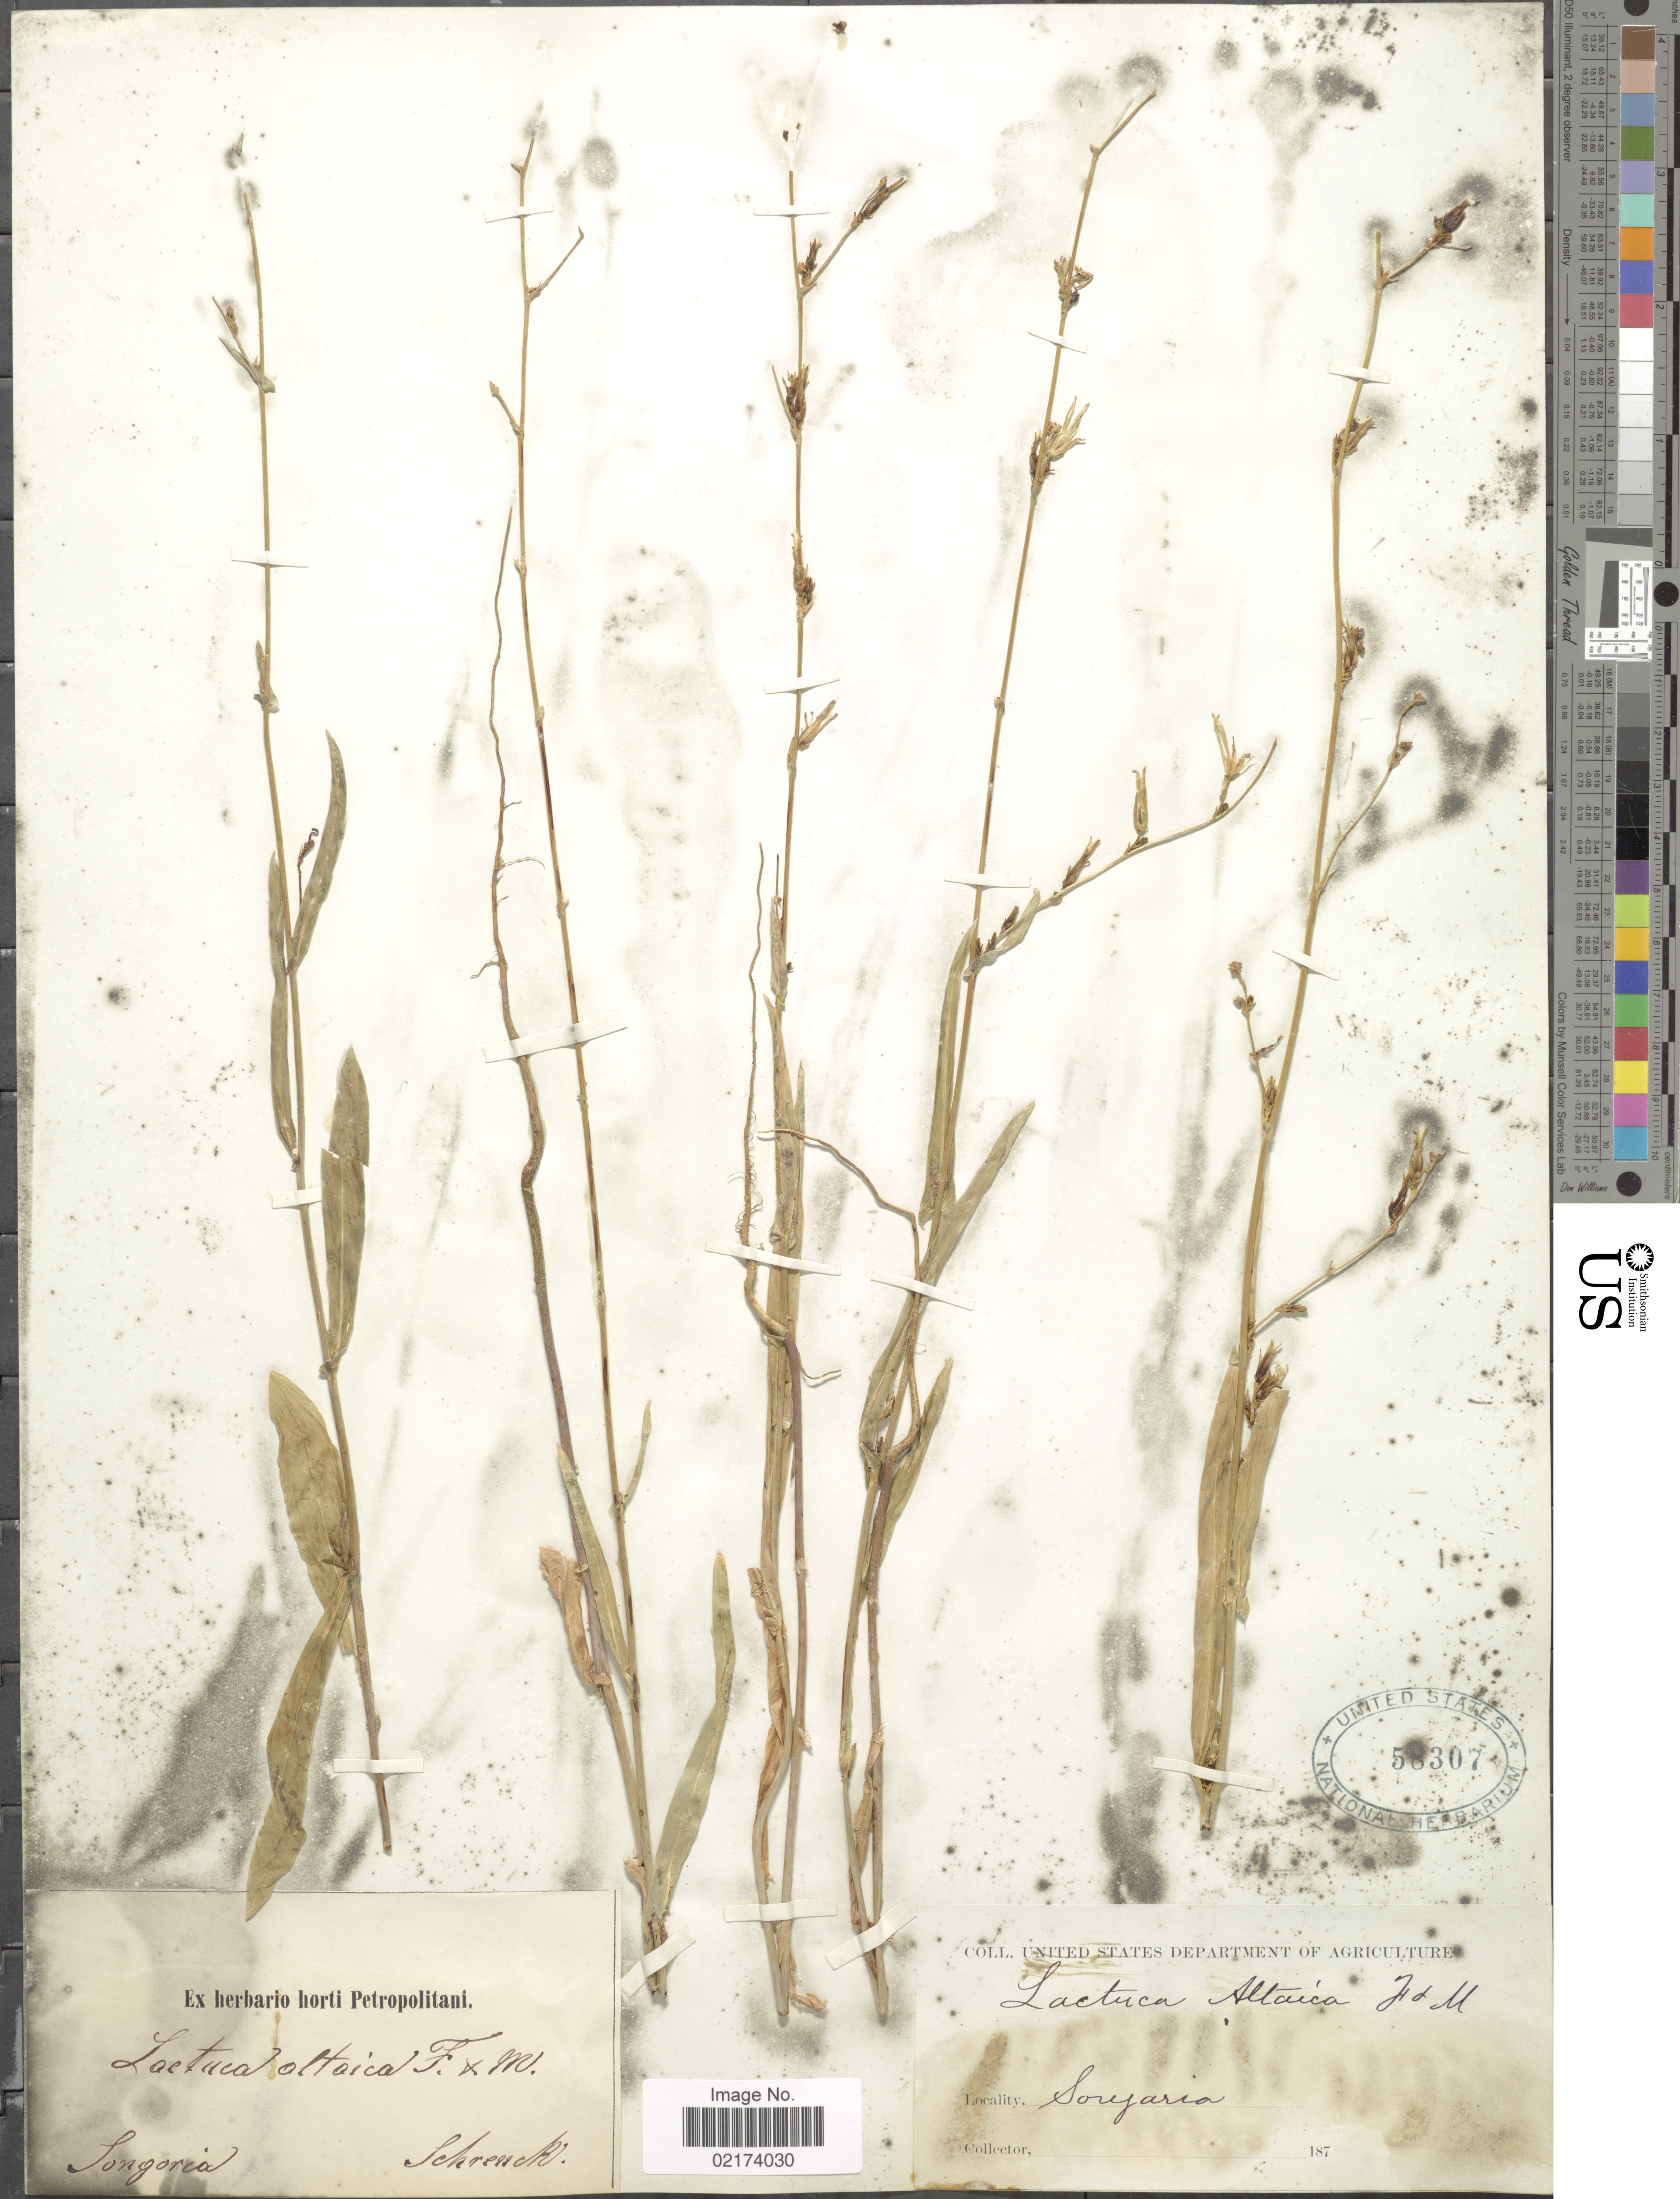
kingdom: Plantae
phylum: Tracheophyta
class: Magnoliopsida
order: Asterales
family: Asteraceae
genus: Lactuca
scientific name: Lactuca serriola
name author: L.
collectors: A.G. Schrenk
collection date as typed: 187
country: Kazakhstan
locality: Songoria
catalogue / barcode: US 58307